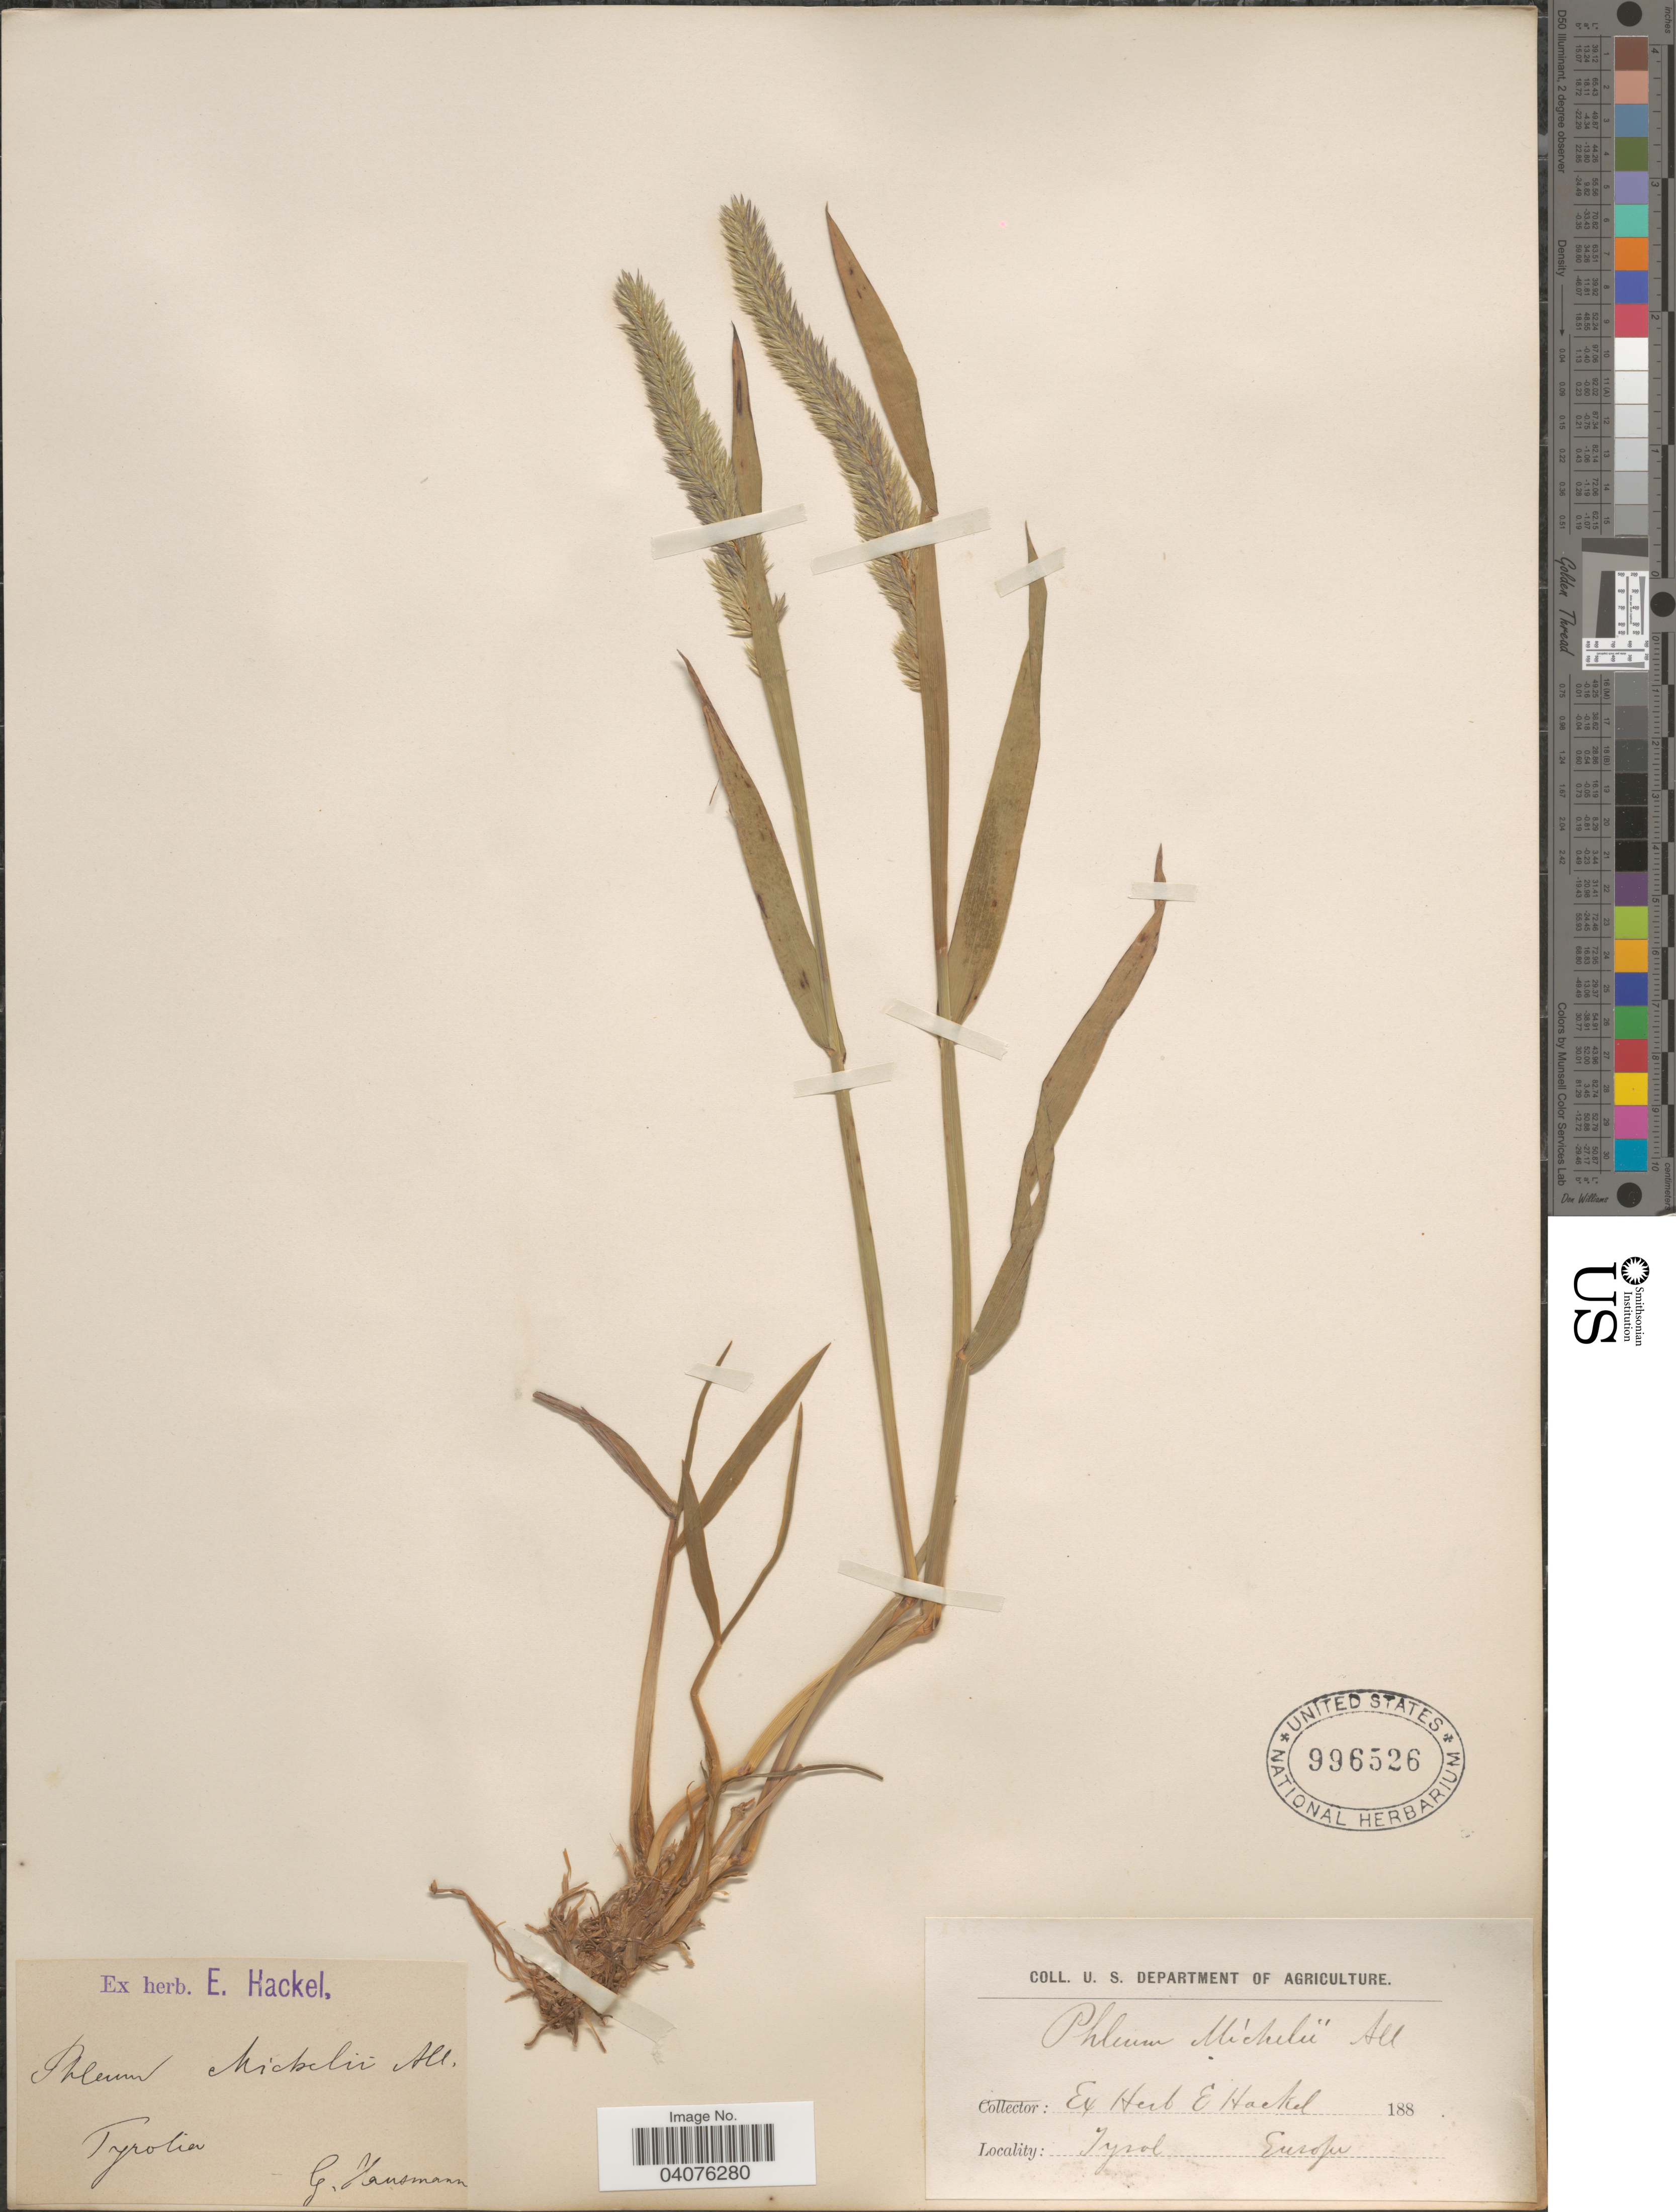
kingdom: Plantae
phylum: Tracheophyta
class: Liliopsida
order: Poales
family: Poaceae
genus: Phleum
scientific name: Phleum michelii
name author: All.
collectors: G. Hausmann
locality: Tyrolia. Europe.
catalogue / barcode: US 996526